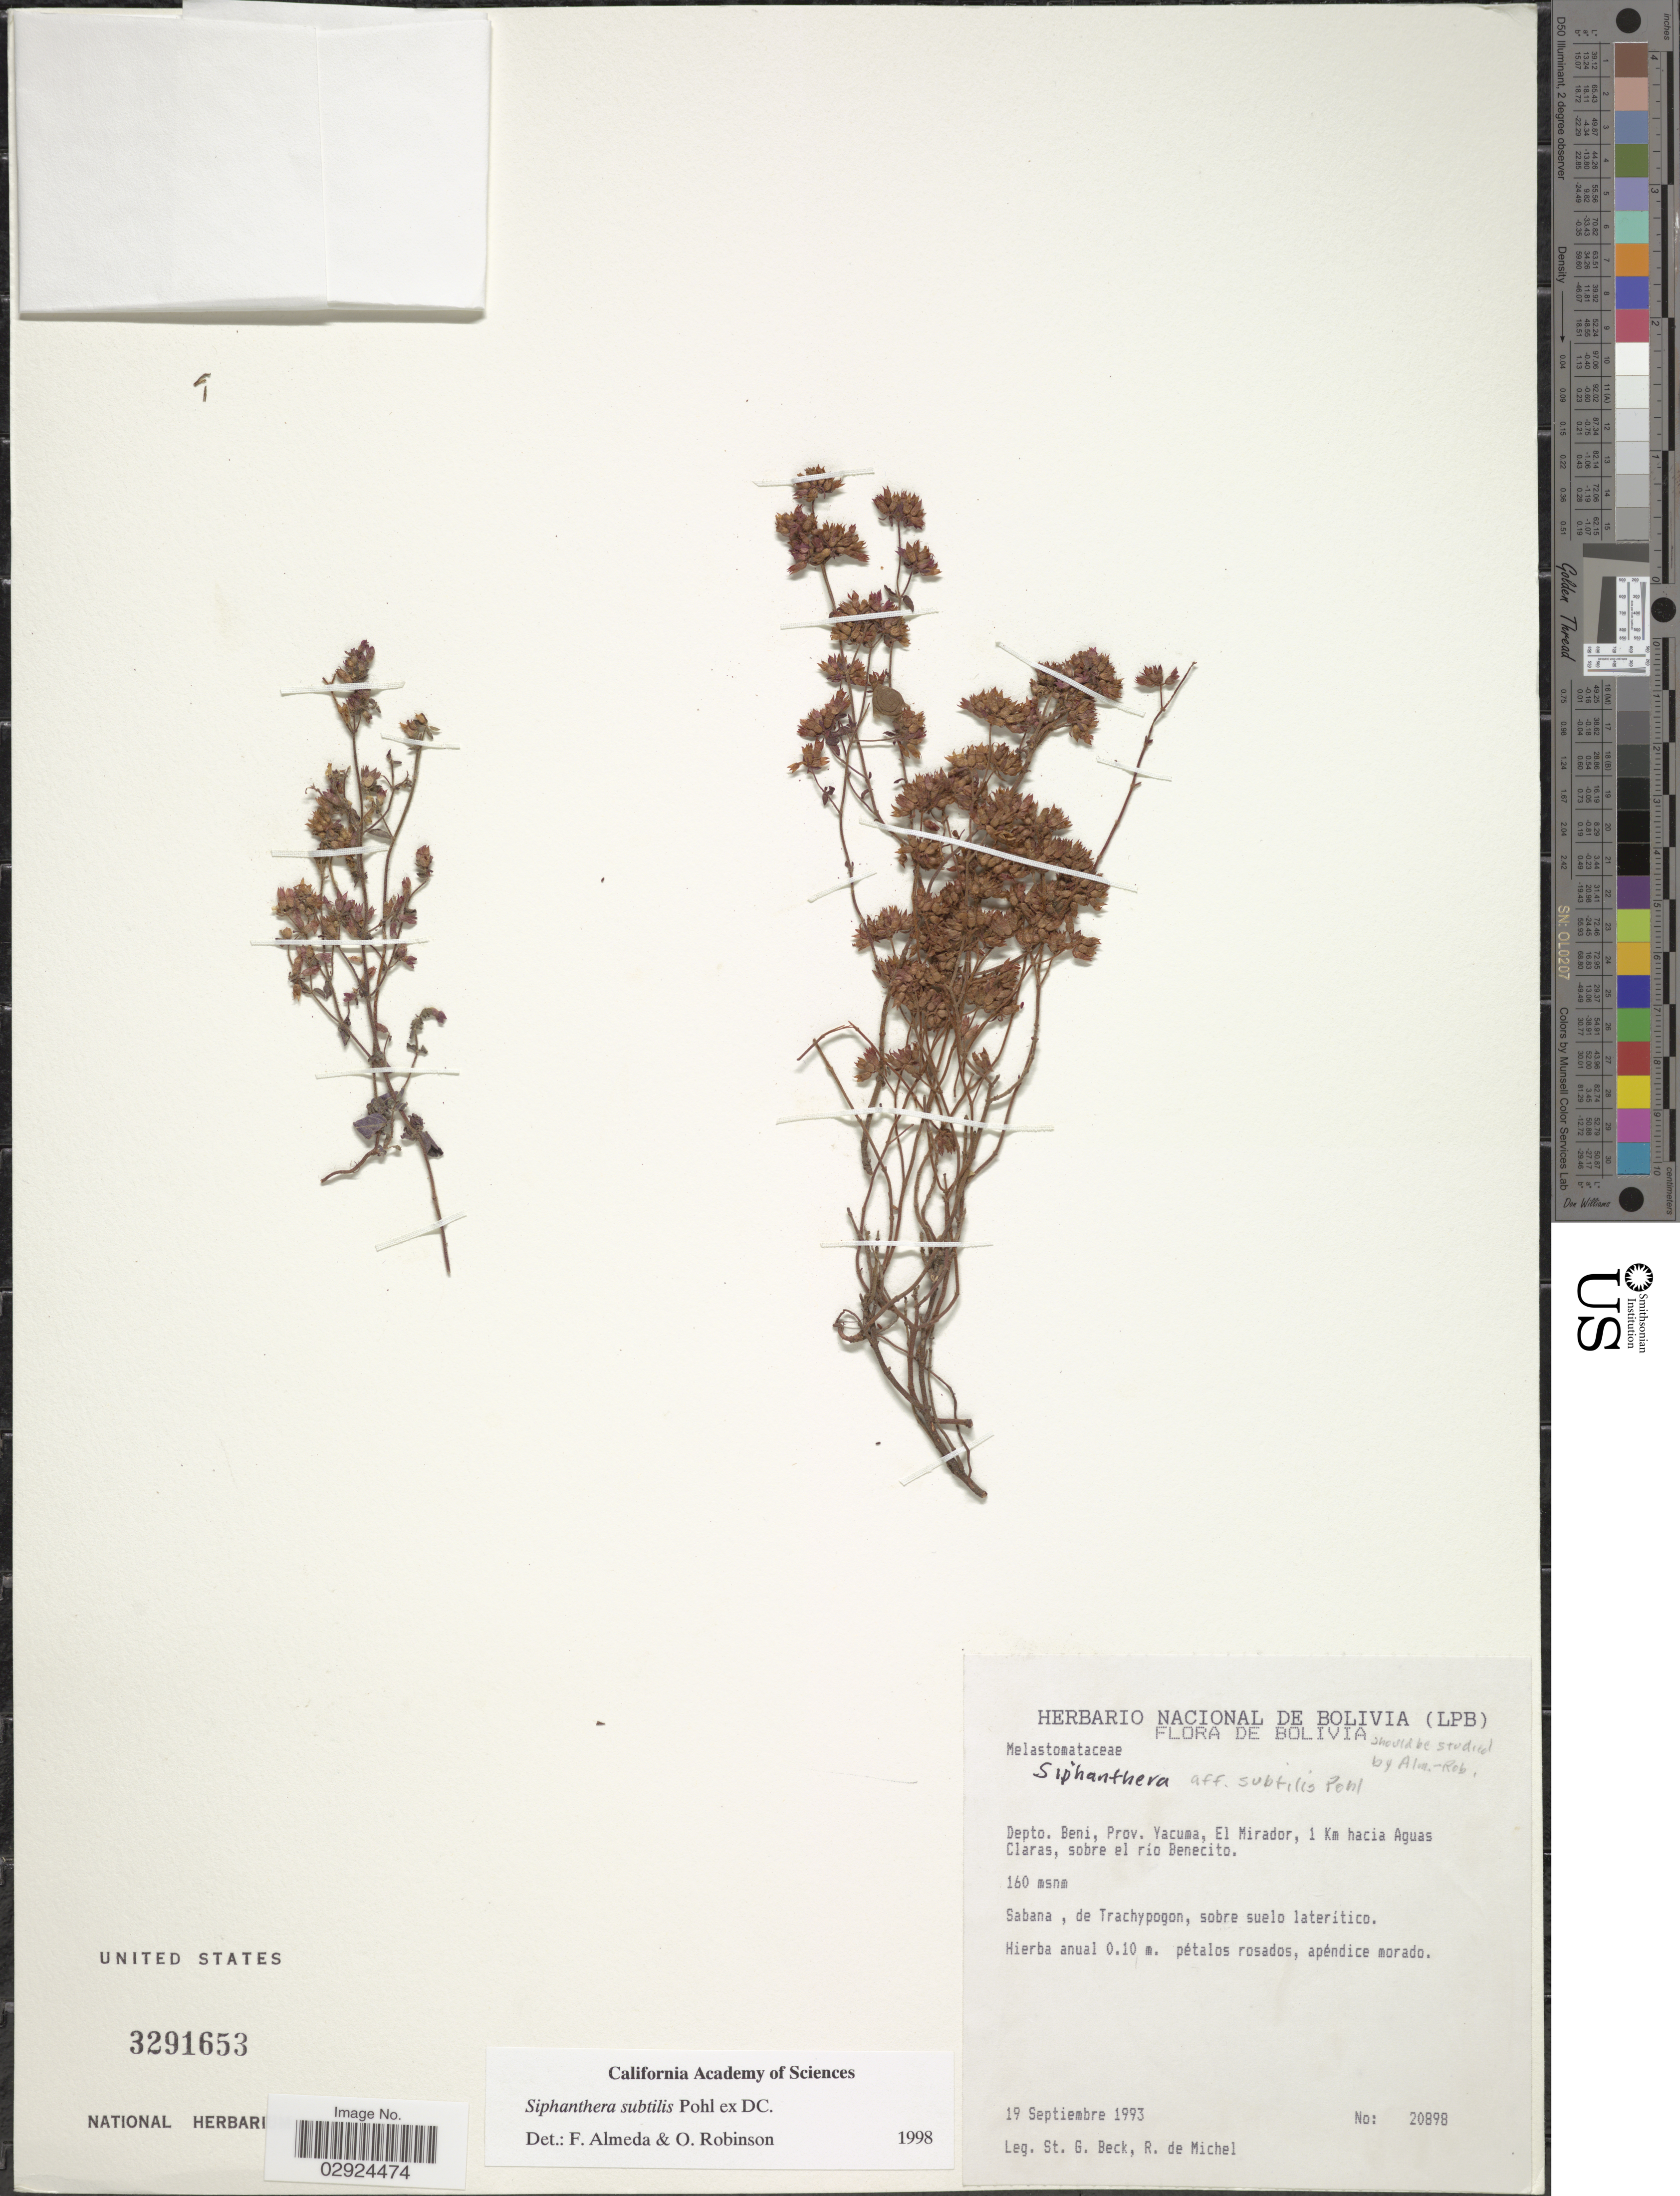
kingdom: Plantae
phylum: Tracheophyta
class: Magnoliopsida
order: Myrtales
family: Melastomataceae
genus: Siphanthera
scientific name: Siphanthera subtilis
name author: Pohl ex DC.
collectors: S. Beck & R. d. Michel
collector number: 20898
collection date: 1993-09-19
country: Bolivia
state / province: Beni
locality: Depto. Beni, Prov. Yacuma, El Mirador, 1 Km hacia Aguas Claras, sobre el río Benecito.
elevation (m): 160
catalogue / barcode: US 3291653